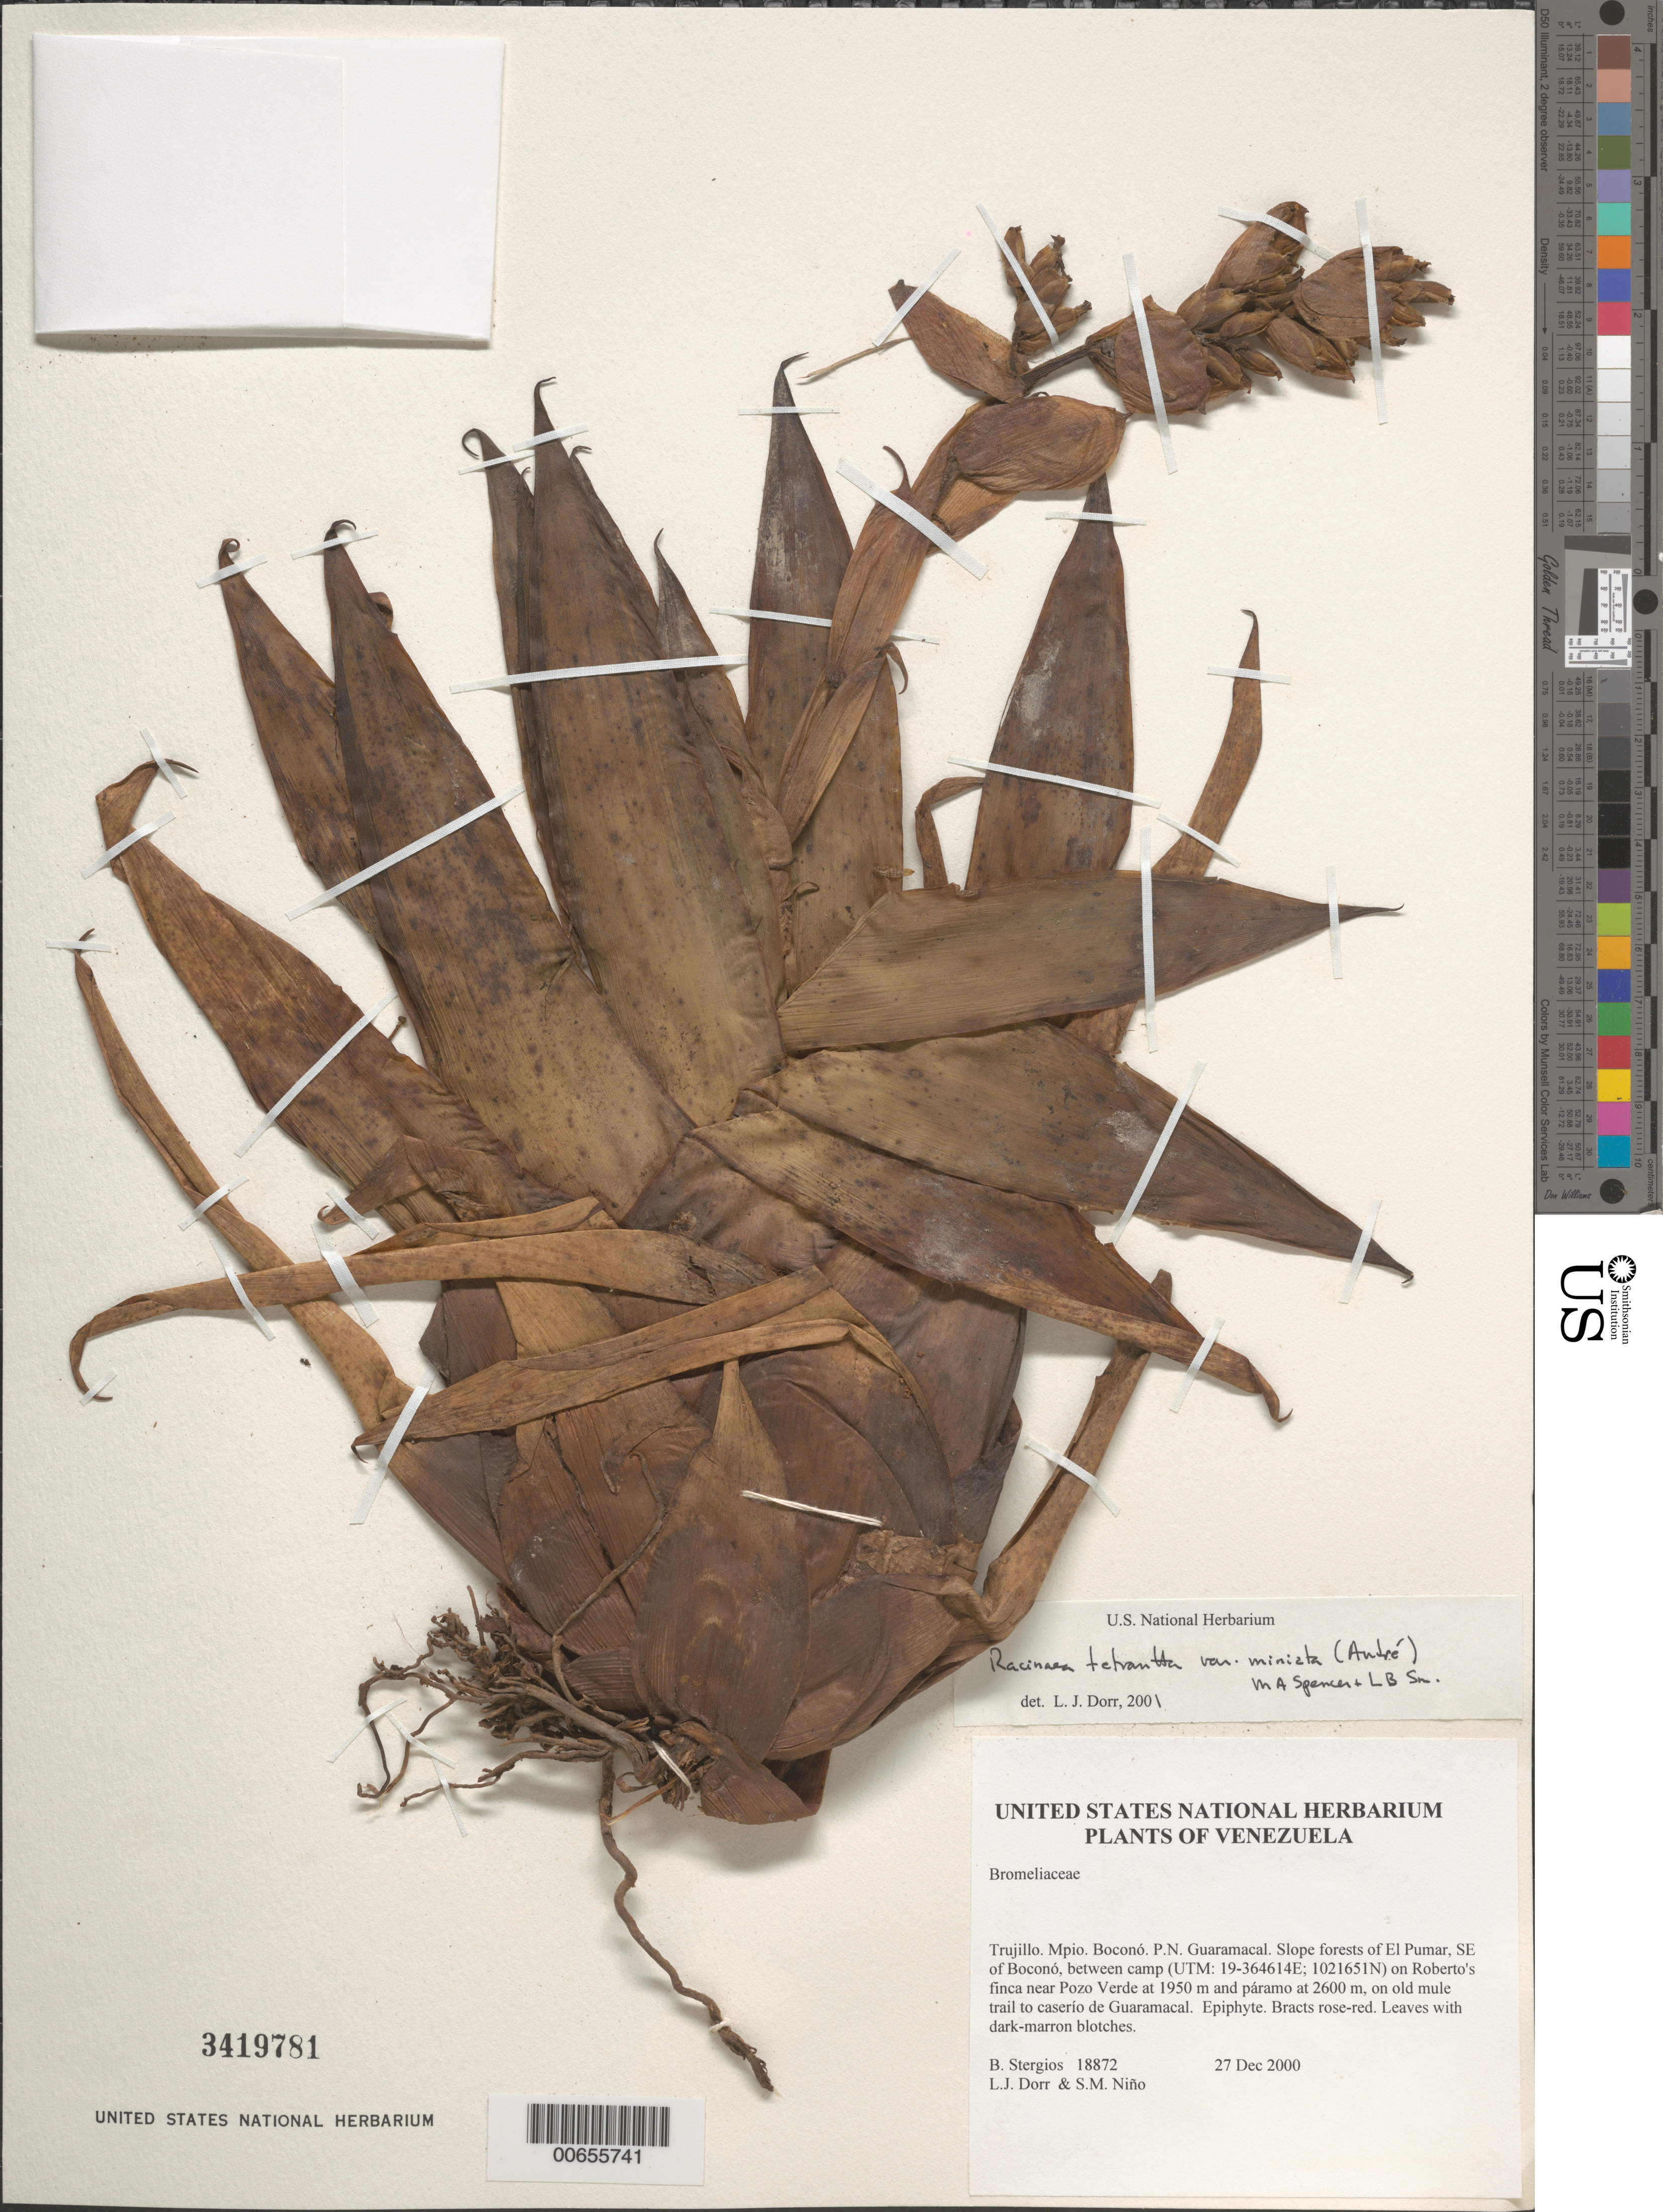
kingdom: Plantae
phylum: Tracheophyta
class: Liliopsida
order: Poales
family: Bromeliaceae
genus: Racinaea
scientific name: Racinaea tetrantha var. miniata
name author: (André) M.A. Spencer & L.B. Sm.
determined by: Dorr, L. J., (BOT), Smithsonian Institution - National Museum of Natural History (UNITED STATES)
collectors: B. G. Stergios, L. J. Dorr & S. M. Niño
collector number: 18872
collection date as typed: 27 Dec 2000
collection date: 2000-12-27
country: Venezuela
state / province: Trujillo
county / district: Boconó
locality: Parque Nacional Guaramacal. El Pumar, SE of Boconó, between camp on Roberto's finca near Pozo Verde at 1950 m and páramo at 2600 m, on old mule trail to caserío de Guaramacal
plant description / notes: PORT, SEL, US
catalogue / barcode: US 3419781